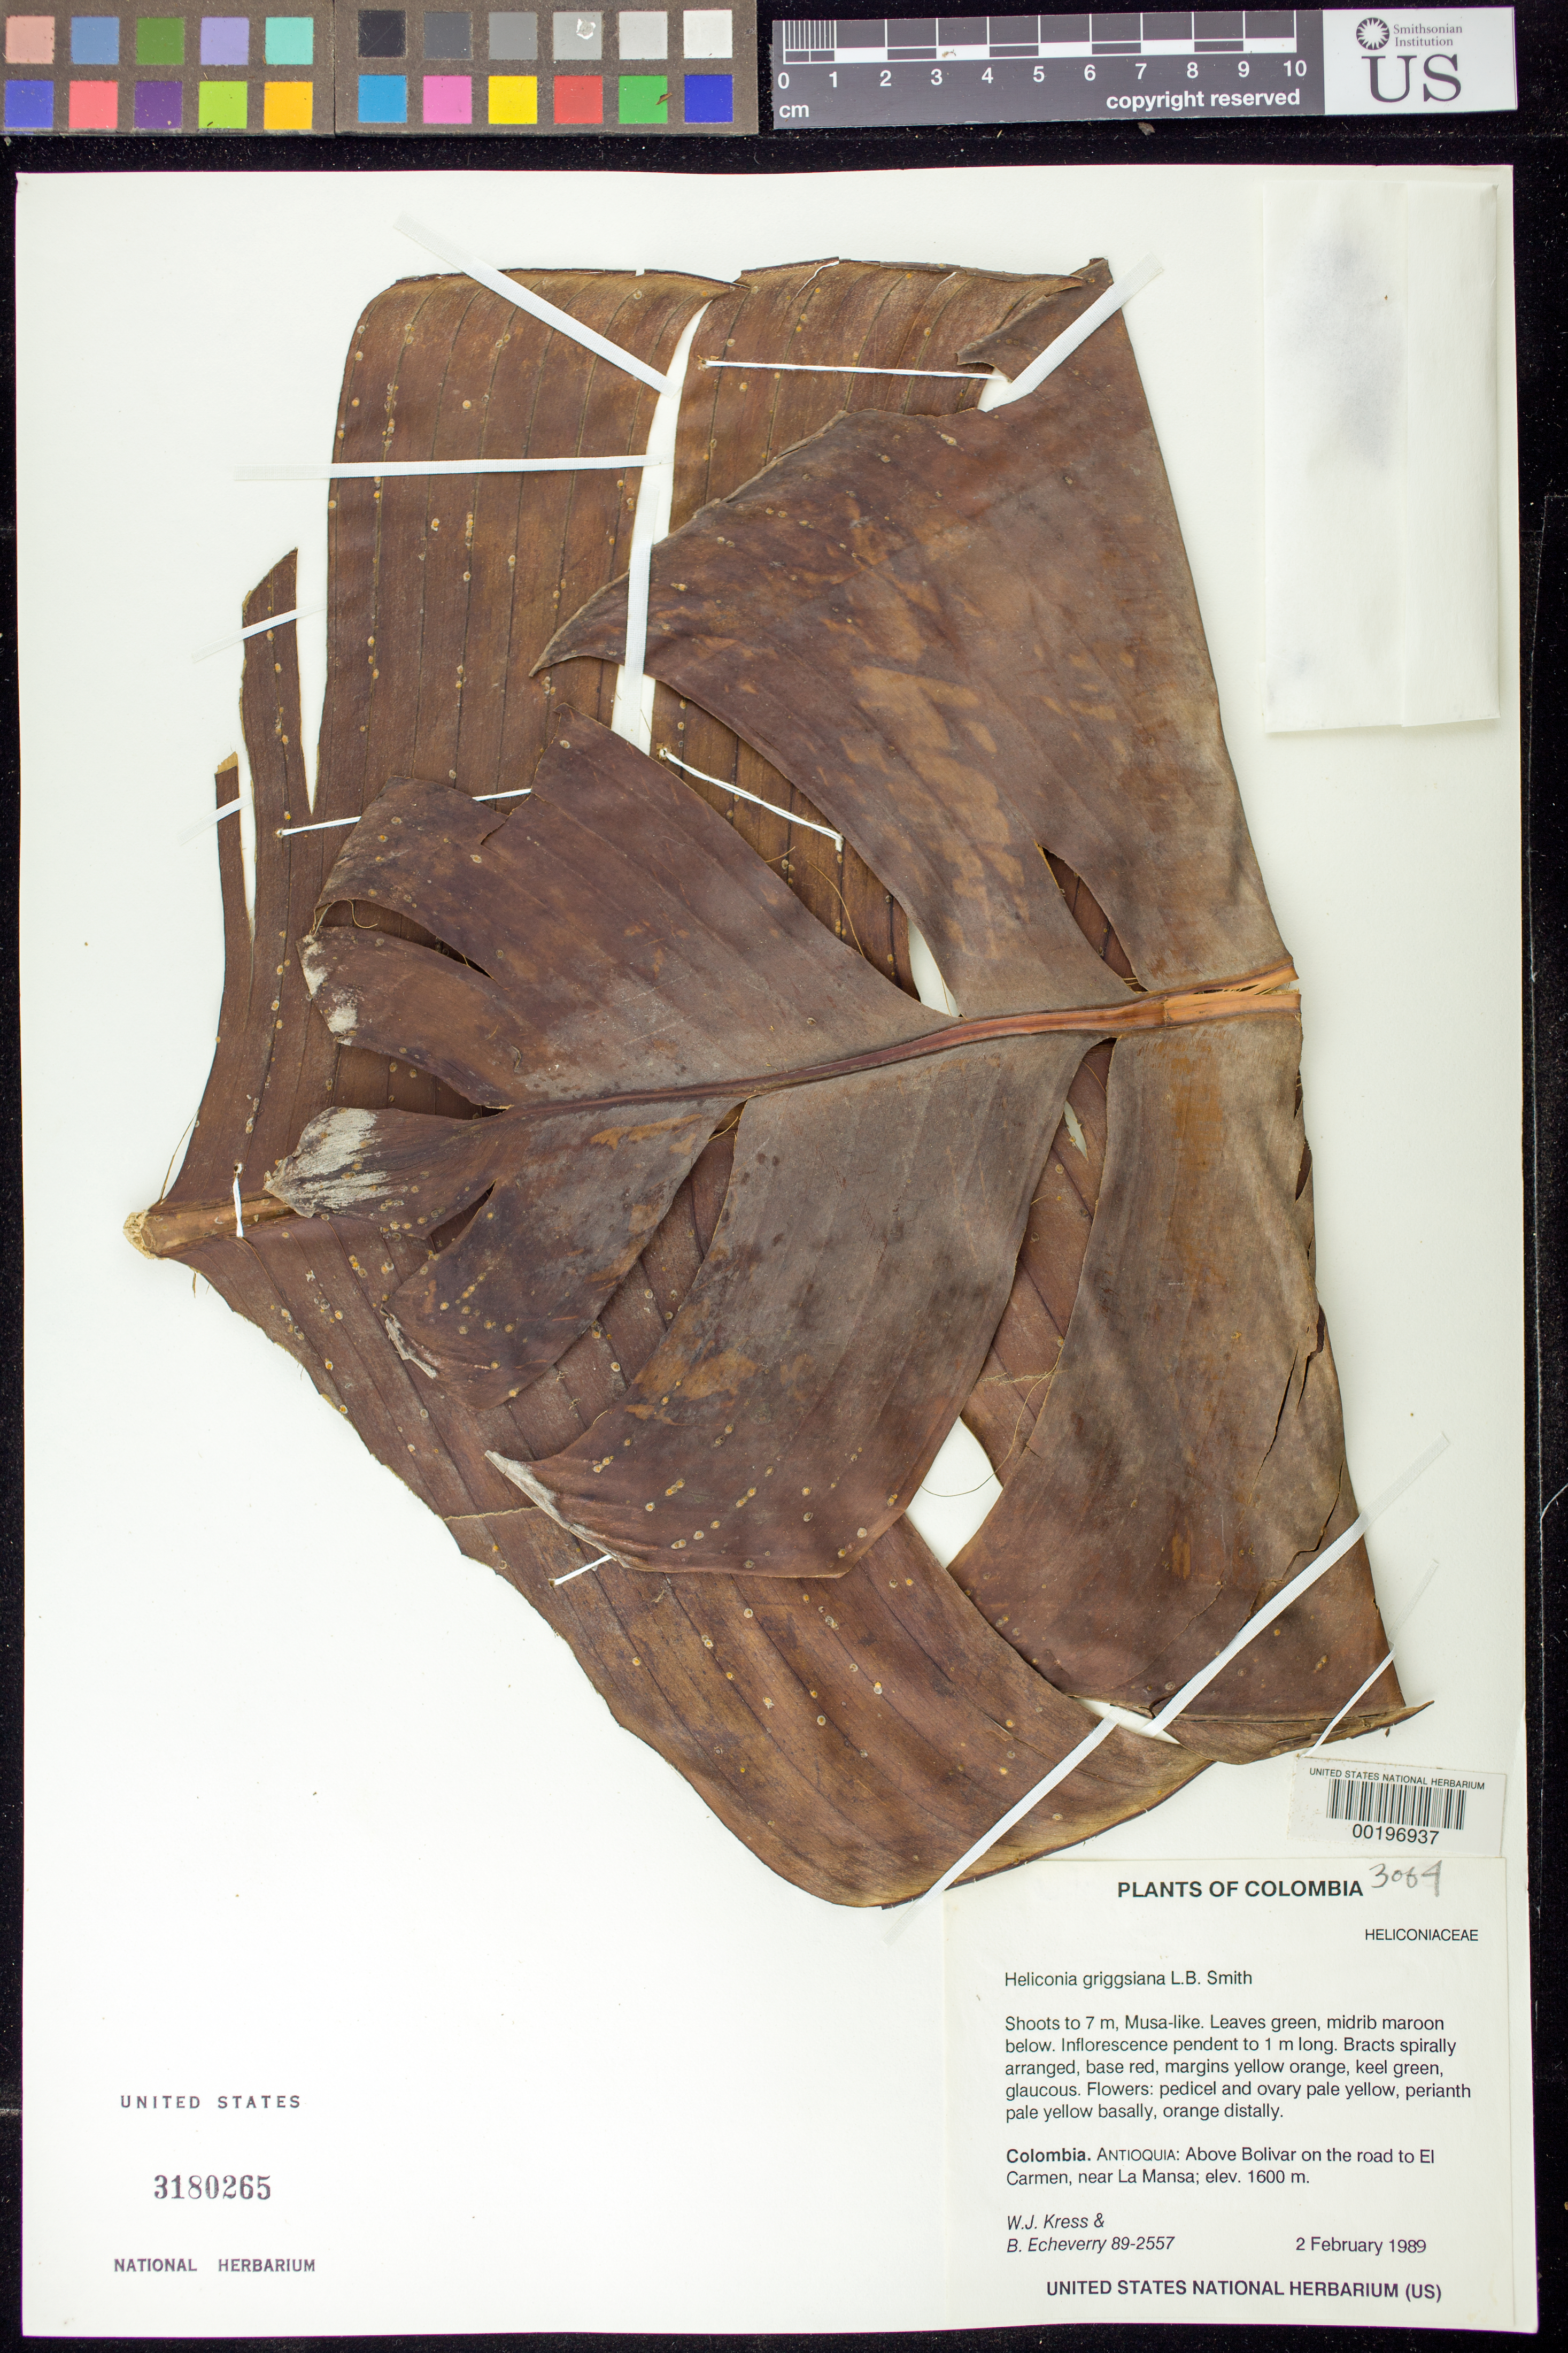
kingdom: Plantae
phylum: Tracheophyta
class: Liliopsida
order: Zingiberales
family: Heliconiaceae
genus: Heliconia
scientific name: Heliconia griggsiana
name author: L.B. Sm.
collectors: W. J. Kress & B. Echeverry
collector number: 89-2557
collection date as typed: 02 Feb 1989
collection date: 1989-02-02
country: Colombia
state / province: Antioquia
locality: Above Bolivar on road to el Carmen, near la Mansa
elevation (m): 1600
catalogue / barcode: US 3180265